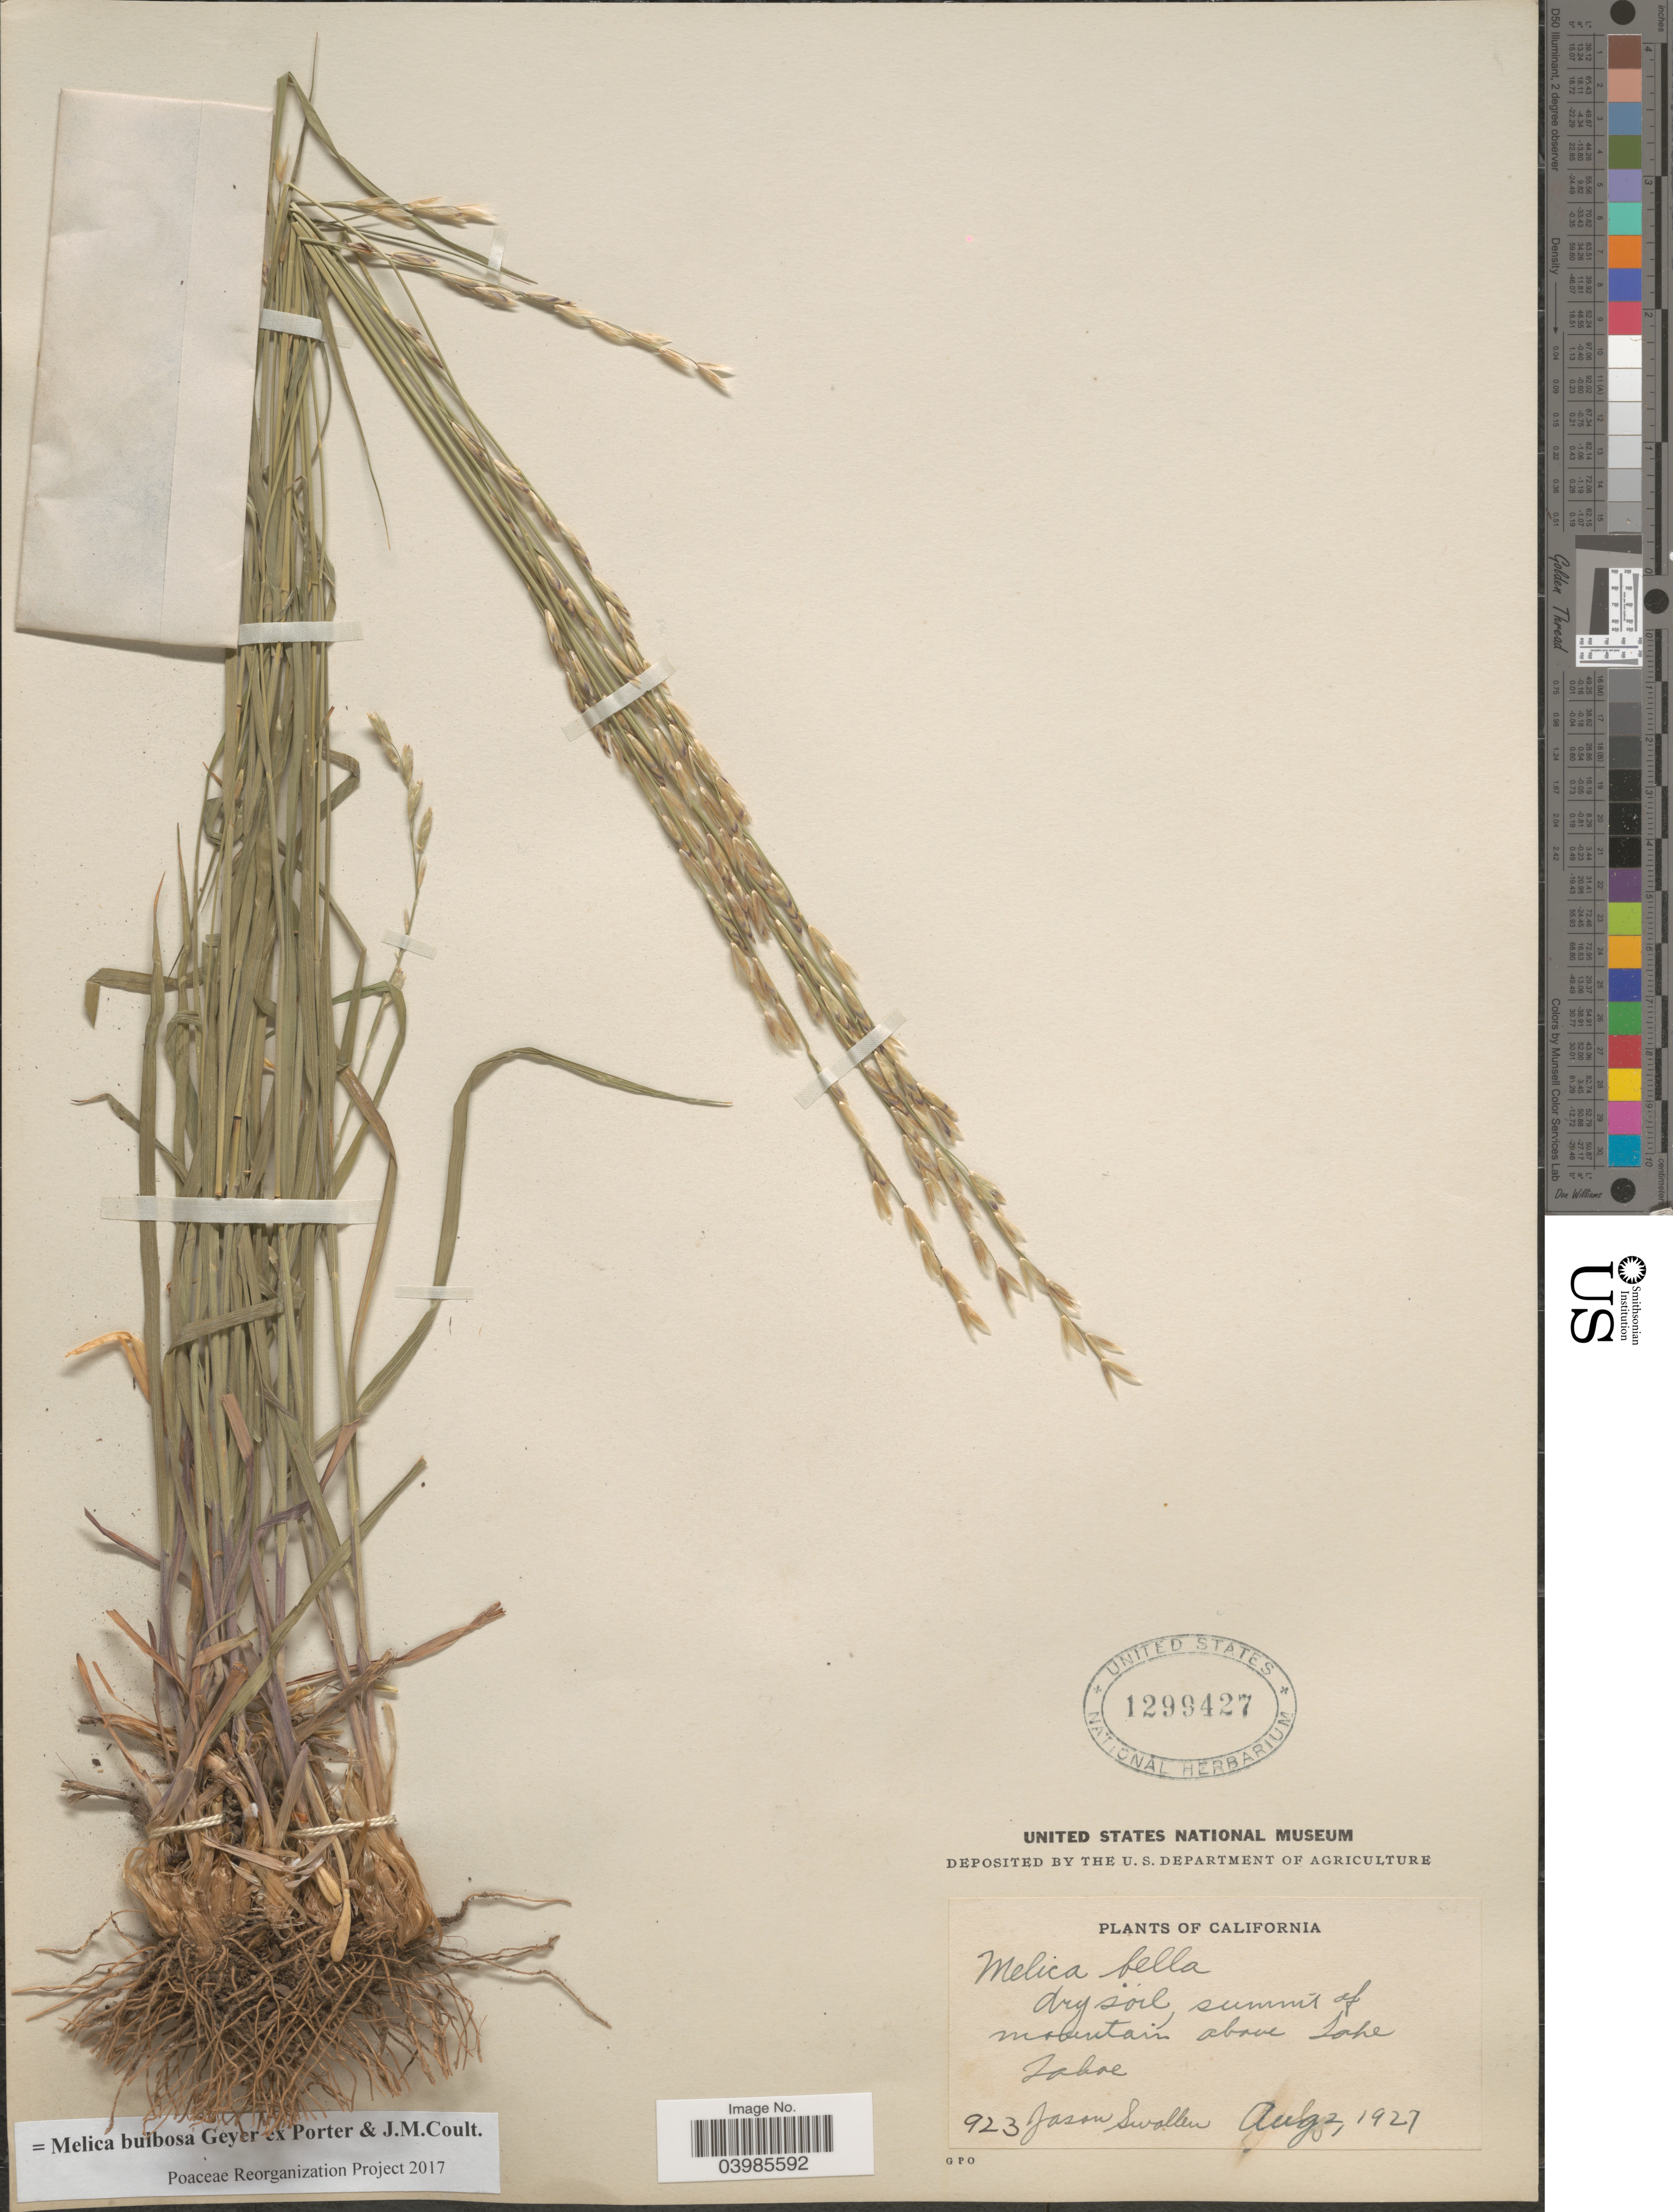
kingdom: Plantae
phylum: Tracheophyta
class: Liliopsida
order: Poales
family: Poaceae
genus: Melica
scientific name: Melica bulbosa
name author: Geyer ex Porter & J.M. Coult.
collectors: J. R. Swallen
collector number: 923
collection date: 1927-08-02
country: United States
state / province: California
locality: Summit of mountain above Lake Tahoe.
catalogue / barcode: US 1299427